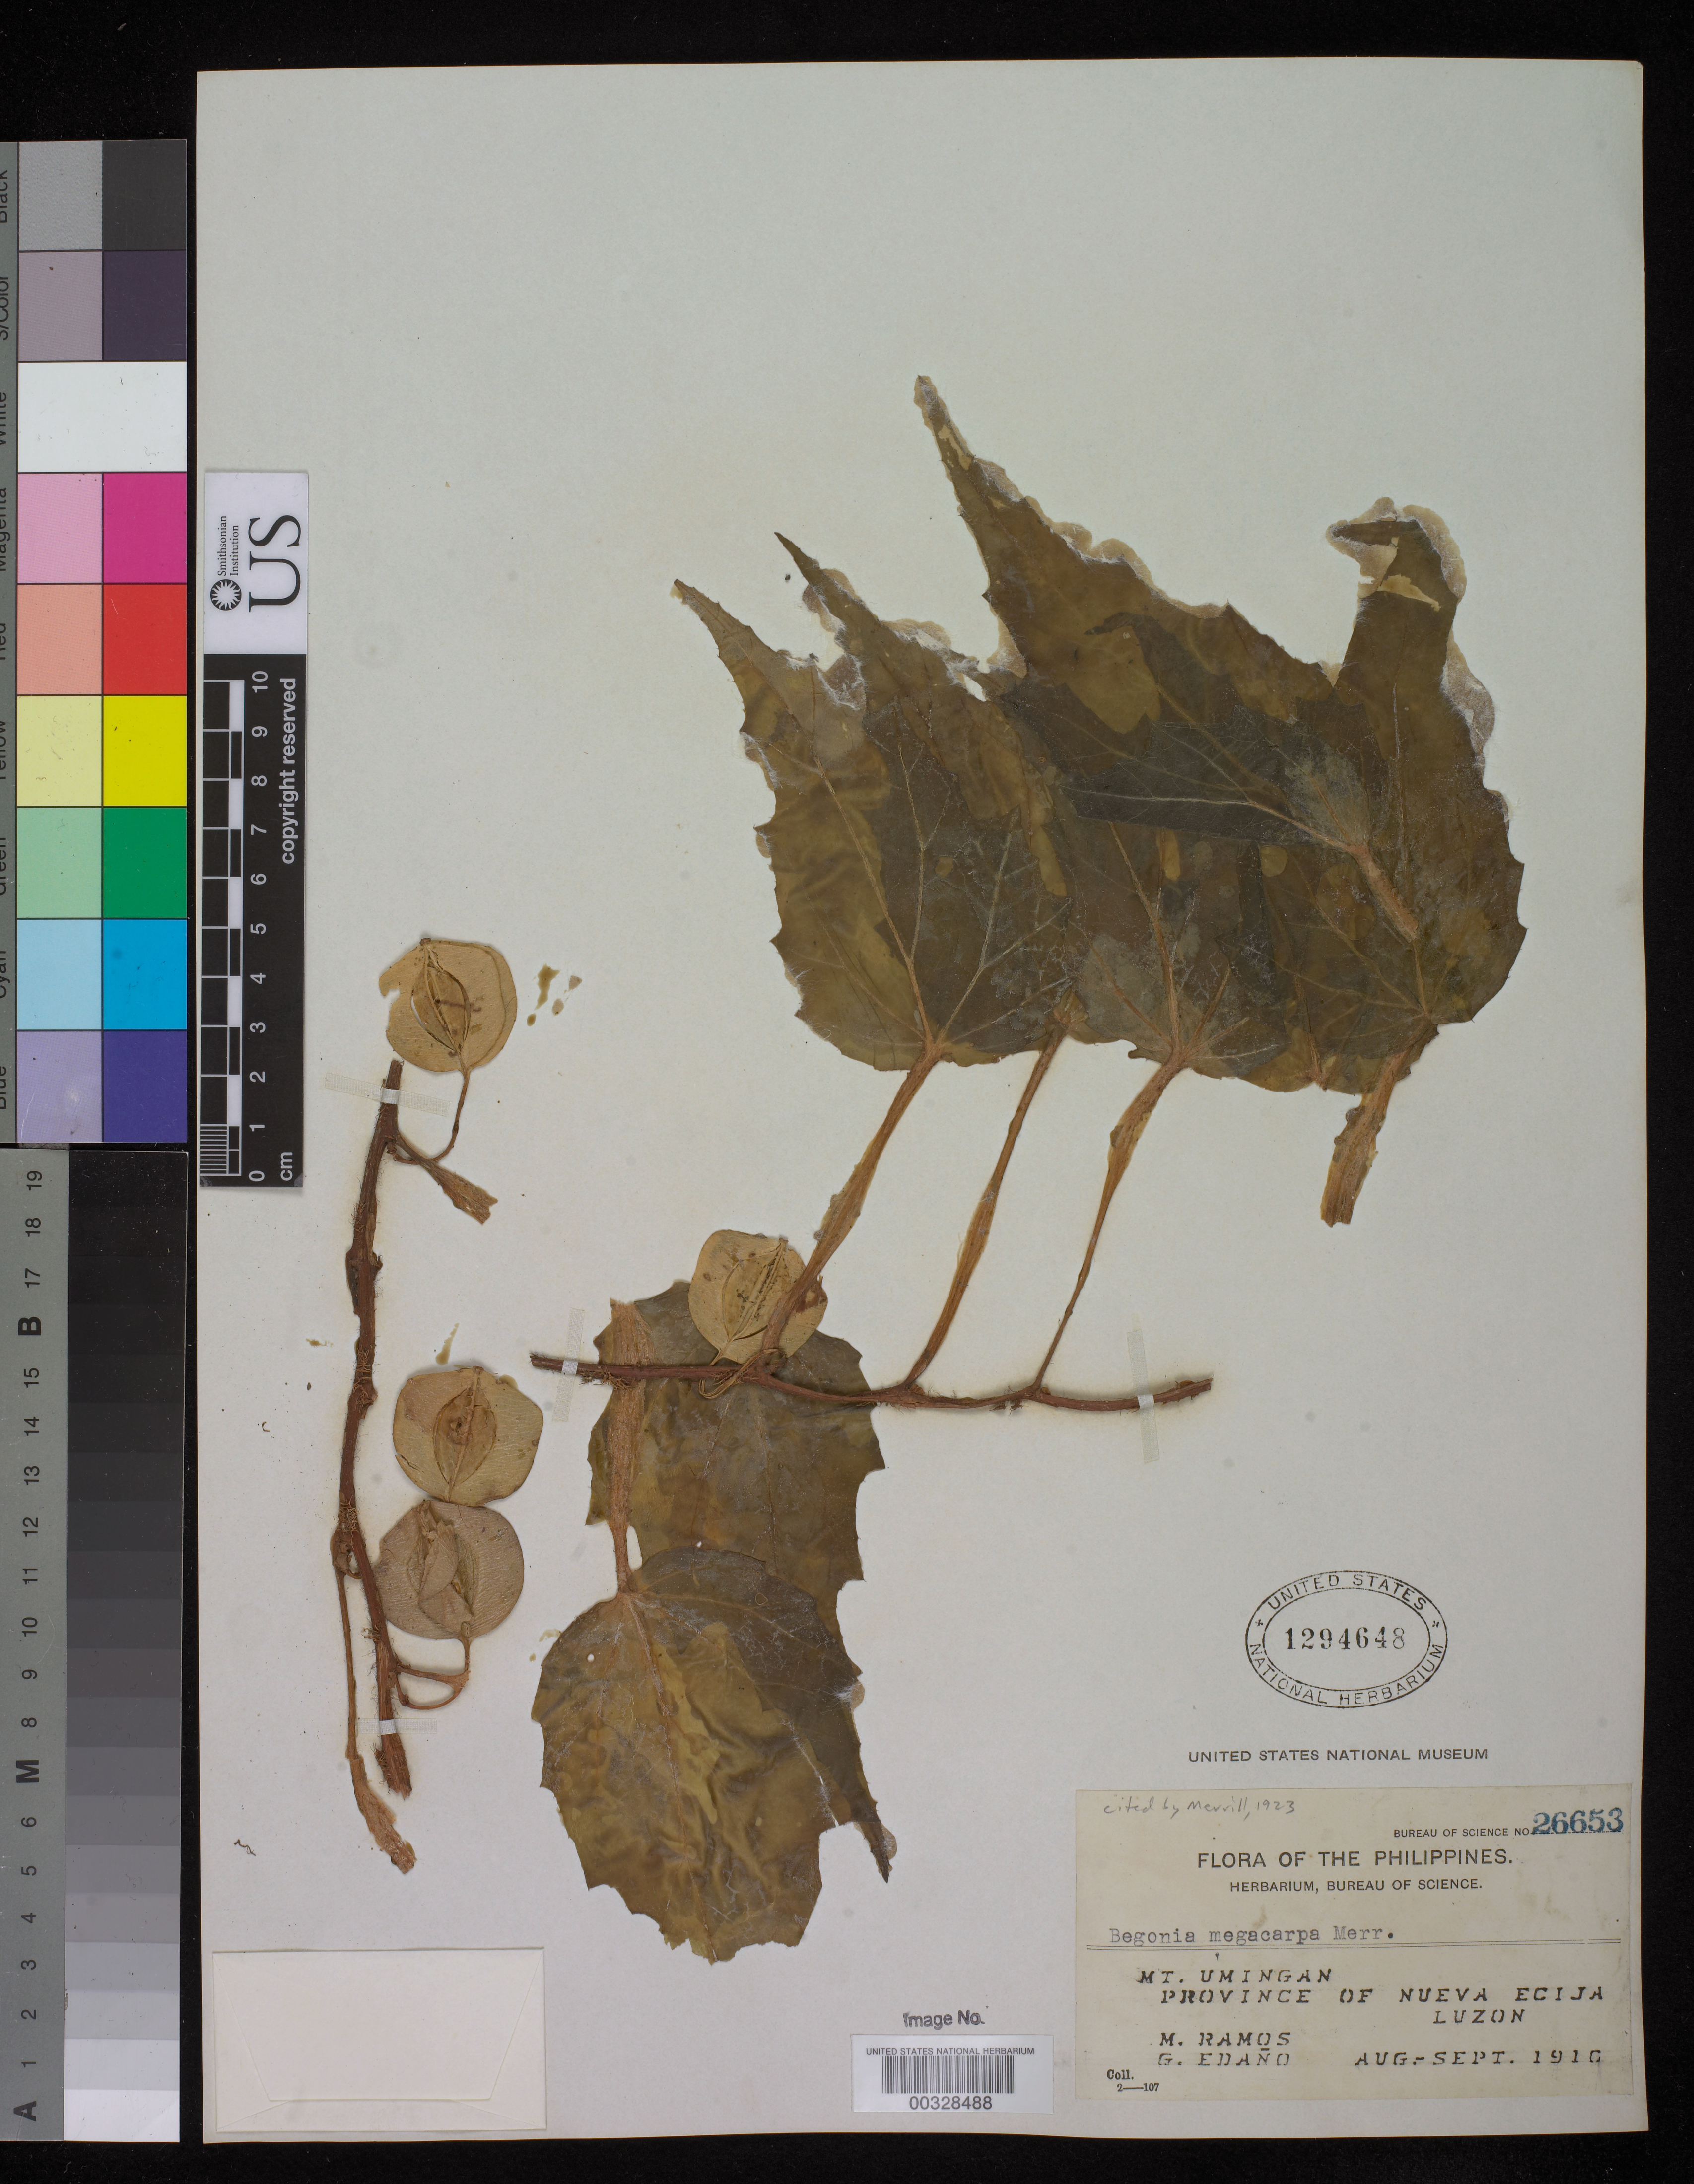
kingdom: Plantae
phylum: Tracheophyta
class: Magnoliopsida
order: Cucurbitales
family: Begoniaceae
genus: Begonia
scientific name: Begonia megacarpa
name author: Merr.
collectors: M. Ramos & G. E. Edaño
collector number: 26653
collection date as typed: Aug 1910 to -- Sep 1910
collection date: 1910-08/1910-09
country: Philippines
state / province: Central Luzon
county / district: Nueva Ecija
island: Luzon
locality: Mt. umingan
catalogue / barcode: US 1294648